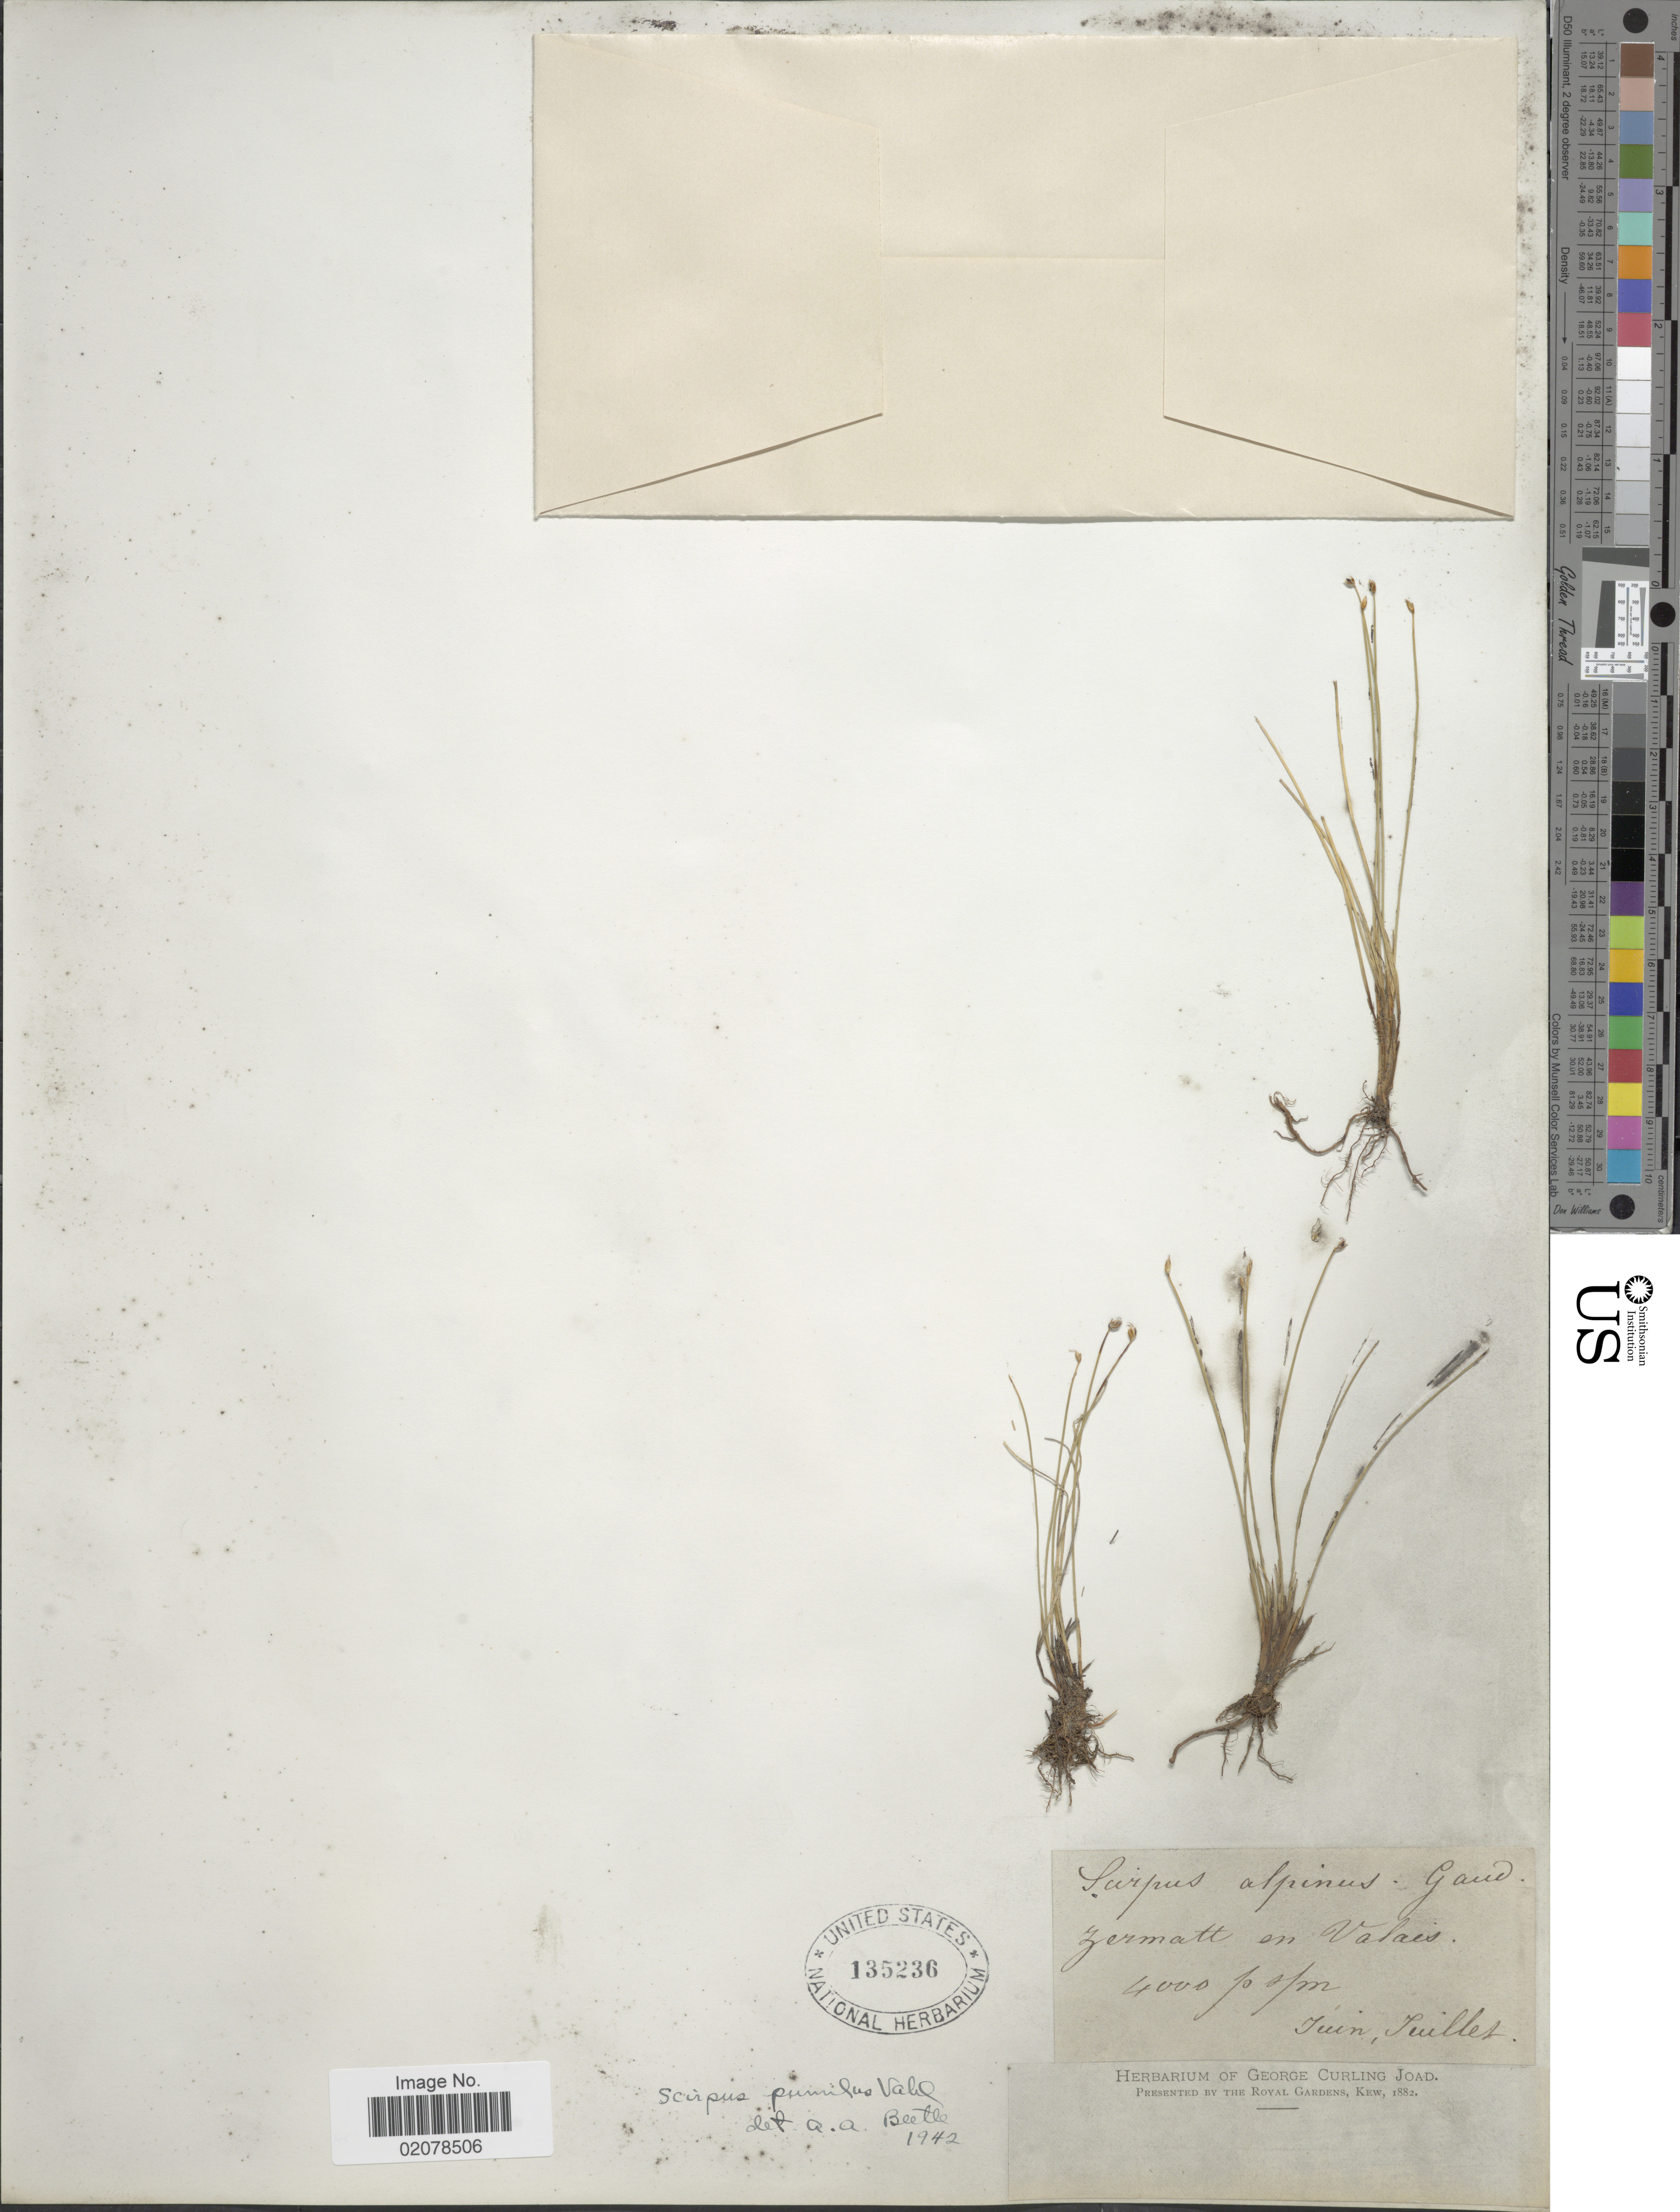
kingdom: Plantae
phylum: Tracheophyta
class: Liliopsida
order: Poales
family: Cyperaceae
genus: Trichophorum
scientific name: Trichophorum pumilum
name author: (Vahl) Schinz & Thell.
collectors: ex herb. George Curling Joad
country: Switzerland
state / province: Valais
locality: Zermatt en Valais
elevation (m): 1219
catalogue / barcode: US 135236